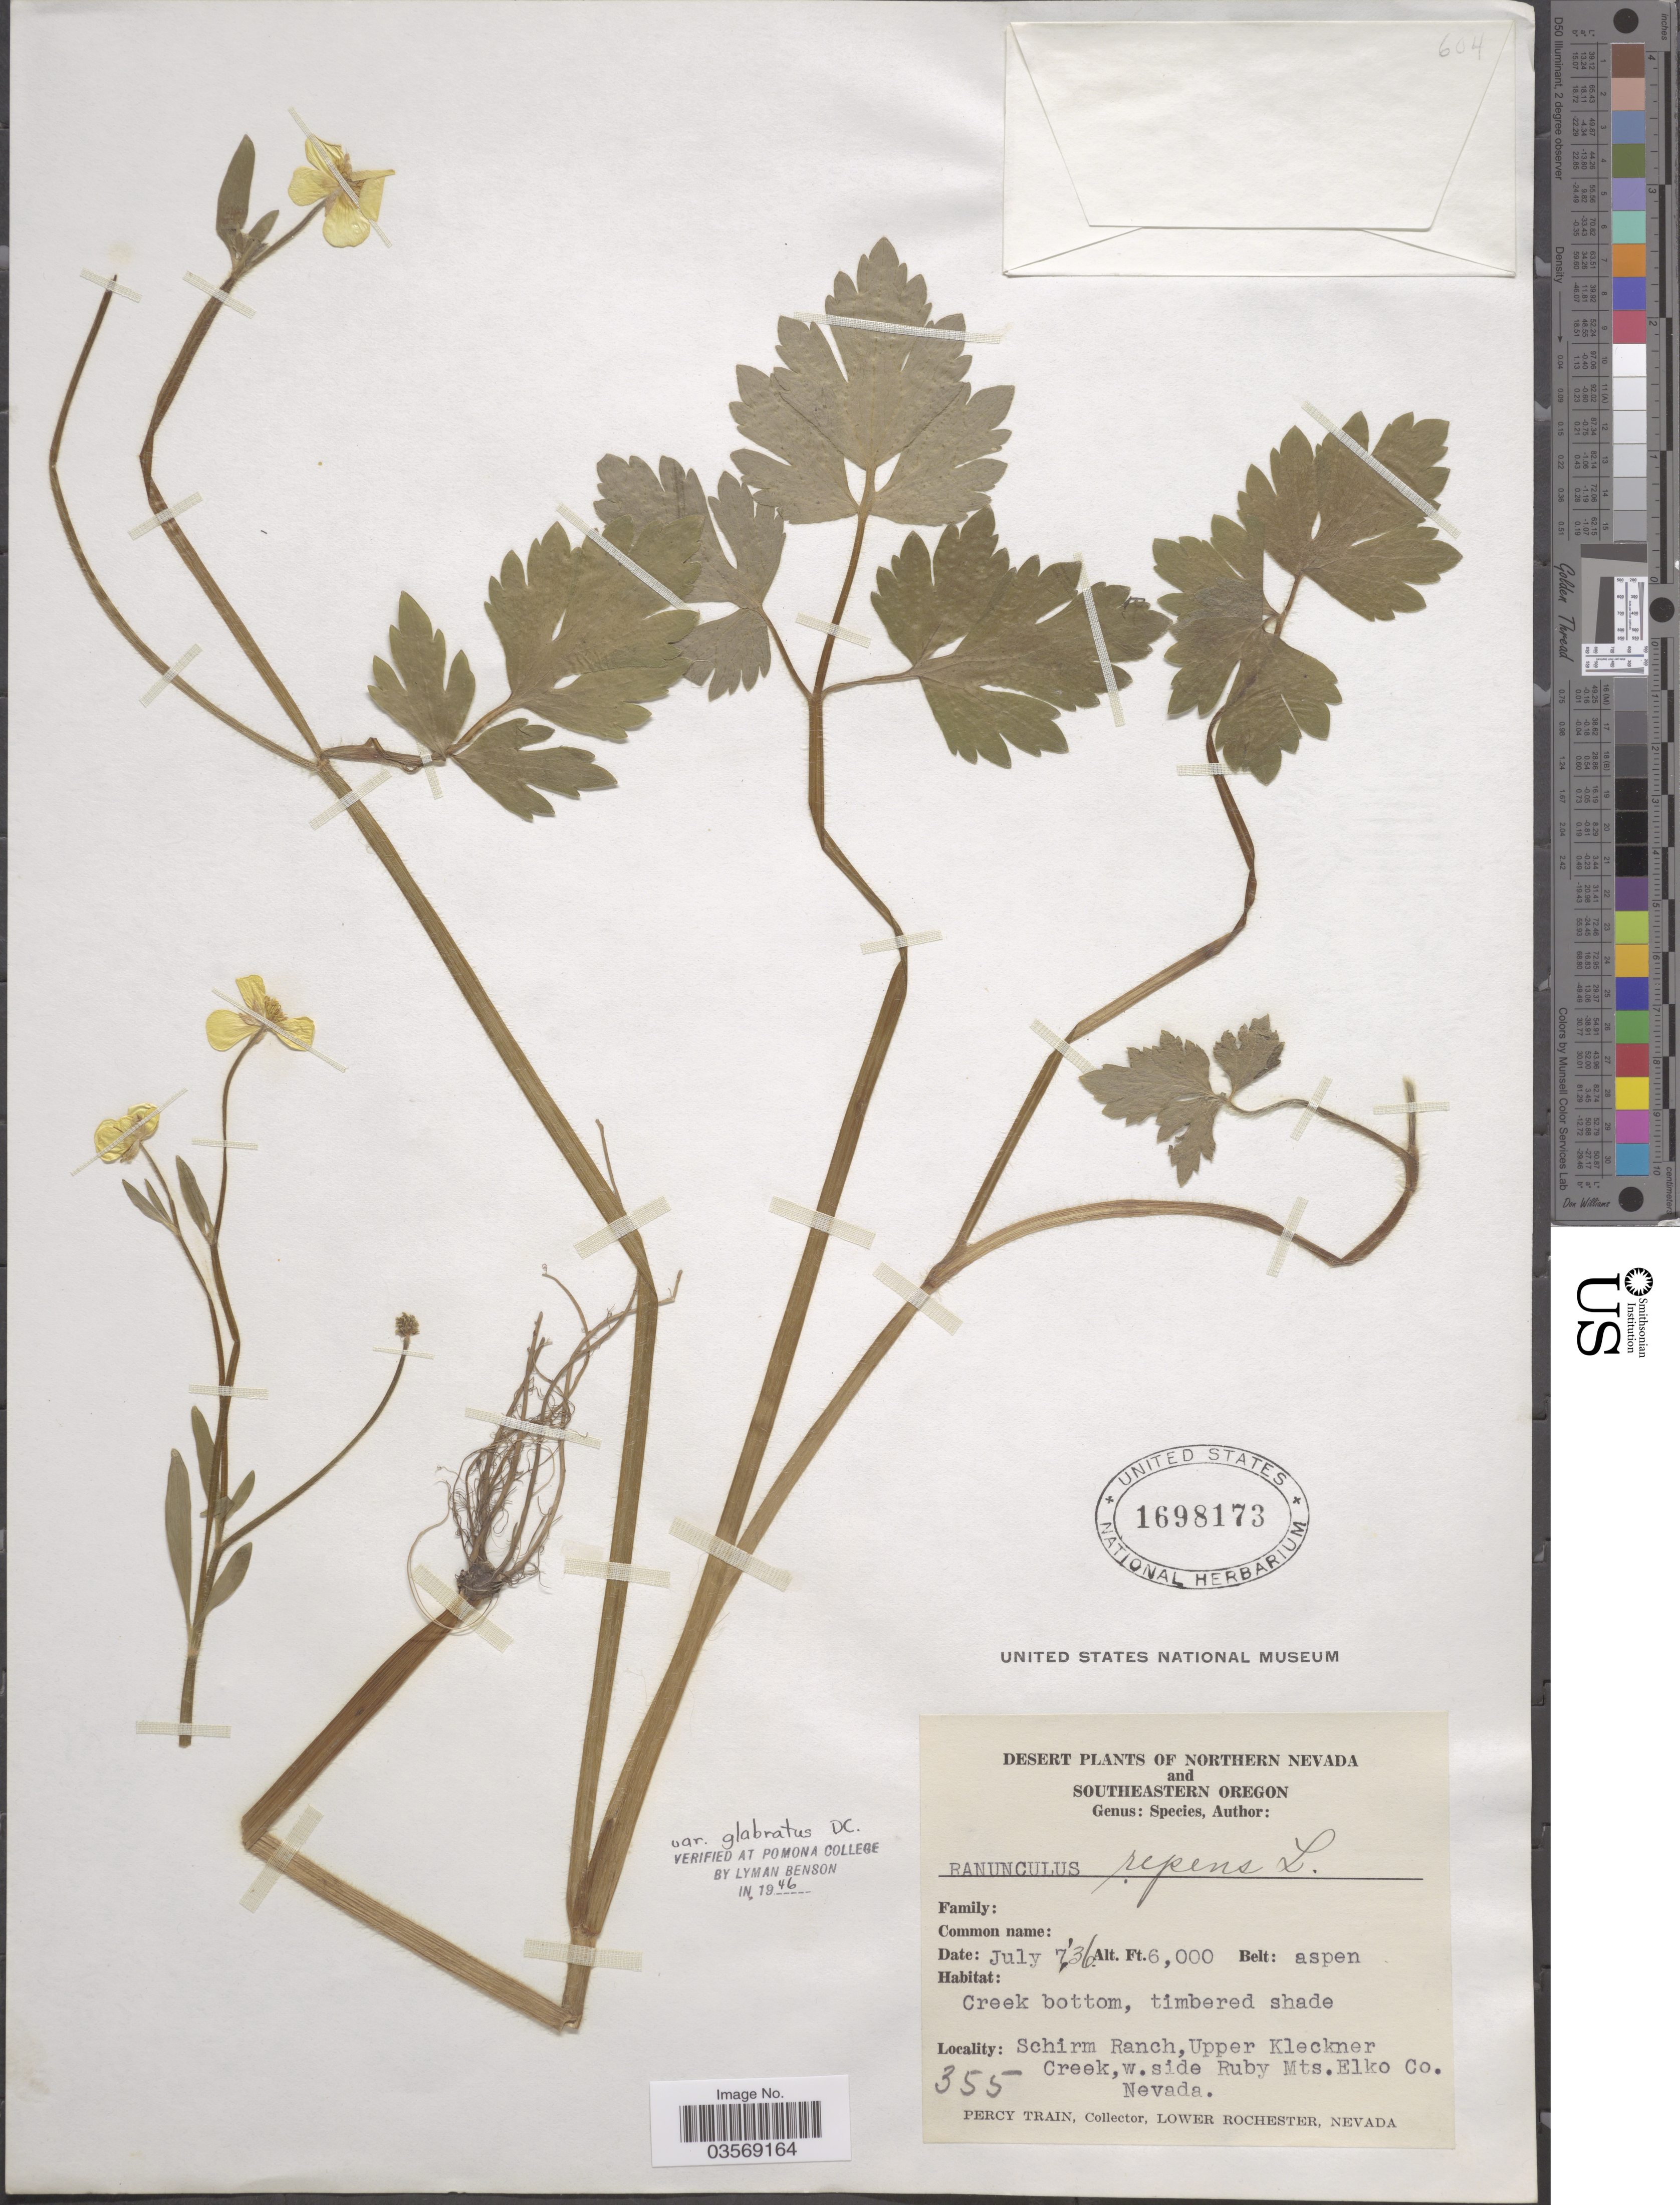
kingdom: Plantae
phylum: Tracheophyta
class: Magnoliopsida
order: Ranunculales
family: Ranunculaceae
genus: Ranunculus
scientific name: Ranunculus glabratus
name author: Hook. f. ex Thomson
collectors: P. Train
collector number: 355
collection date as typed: Transcribed d/m/y: 7/7/36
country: United States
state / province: Nevada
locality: Northern Nevada. Schirm Ranch, Upper Kleckner Creek,w.side Ruby Mts.elko Co.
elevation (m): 1829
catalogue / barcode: US 1698173